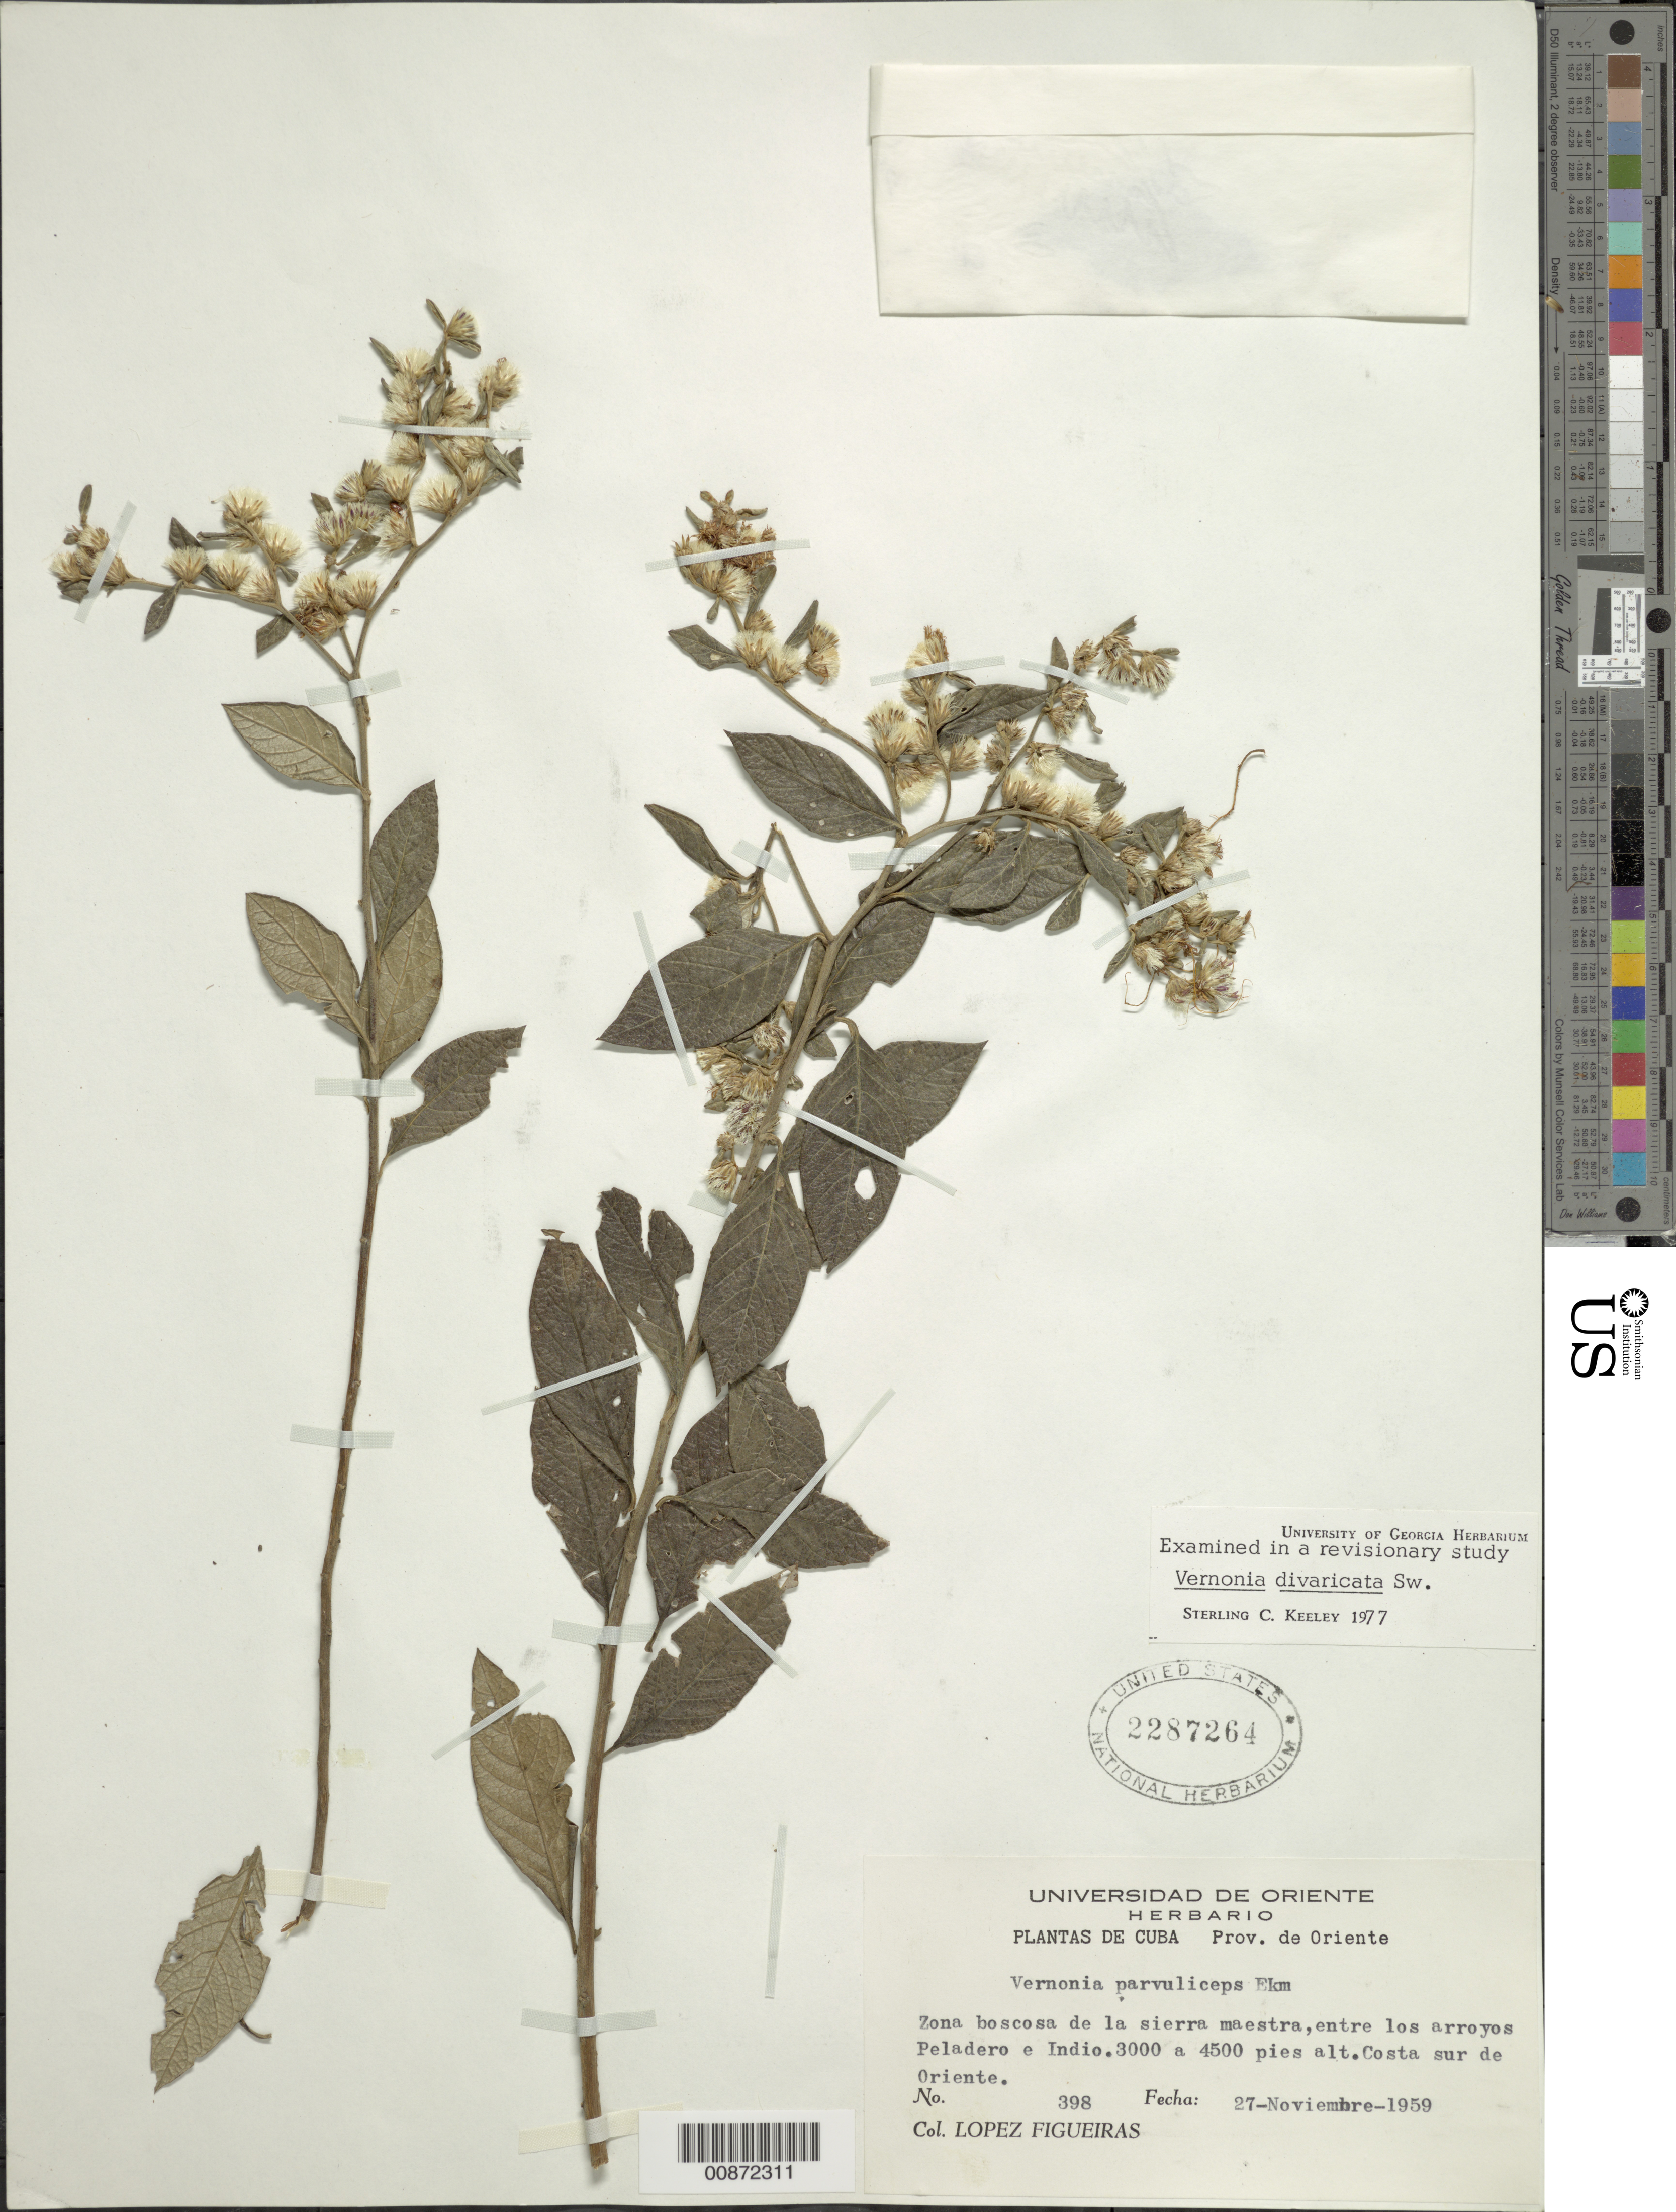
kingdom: Plantae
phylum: Tracheophyta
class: Magnoliopsida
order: Asterales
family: Asteraceae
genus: Lepidaploa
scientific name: Lepidaploa arborescens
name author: (L.) H. Rob.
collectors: M. López Figueiras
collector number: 398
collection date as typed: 27 Nov 1959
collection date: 1959-11-27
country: Cuba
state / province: Oriente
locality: Sierra maestra, entre arroyos Peladero e Indio. Costa sur de Oriente.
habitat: Montane, zona boscosa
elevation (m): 914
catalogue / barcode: US 2287264